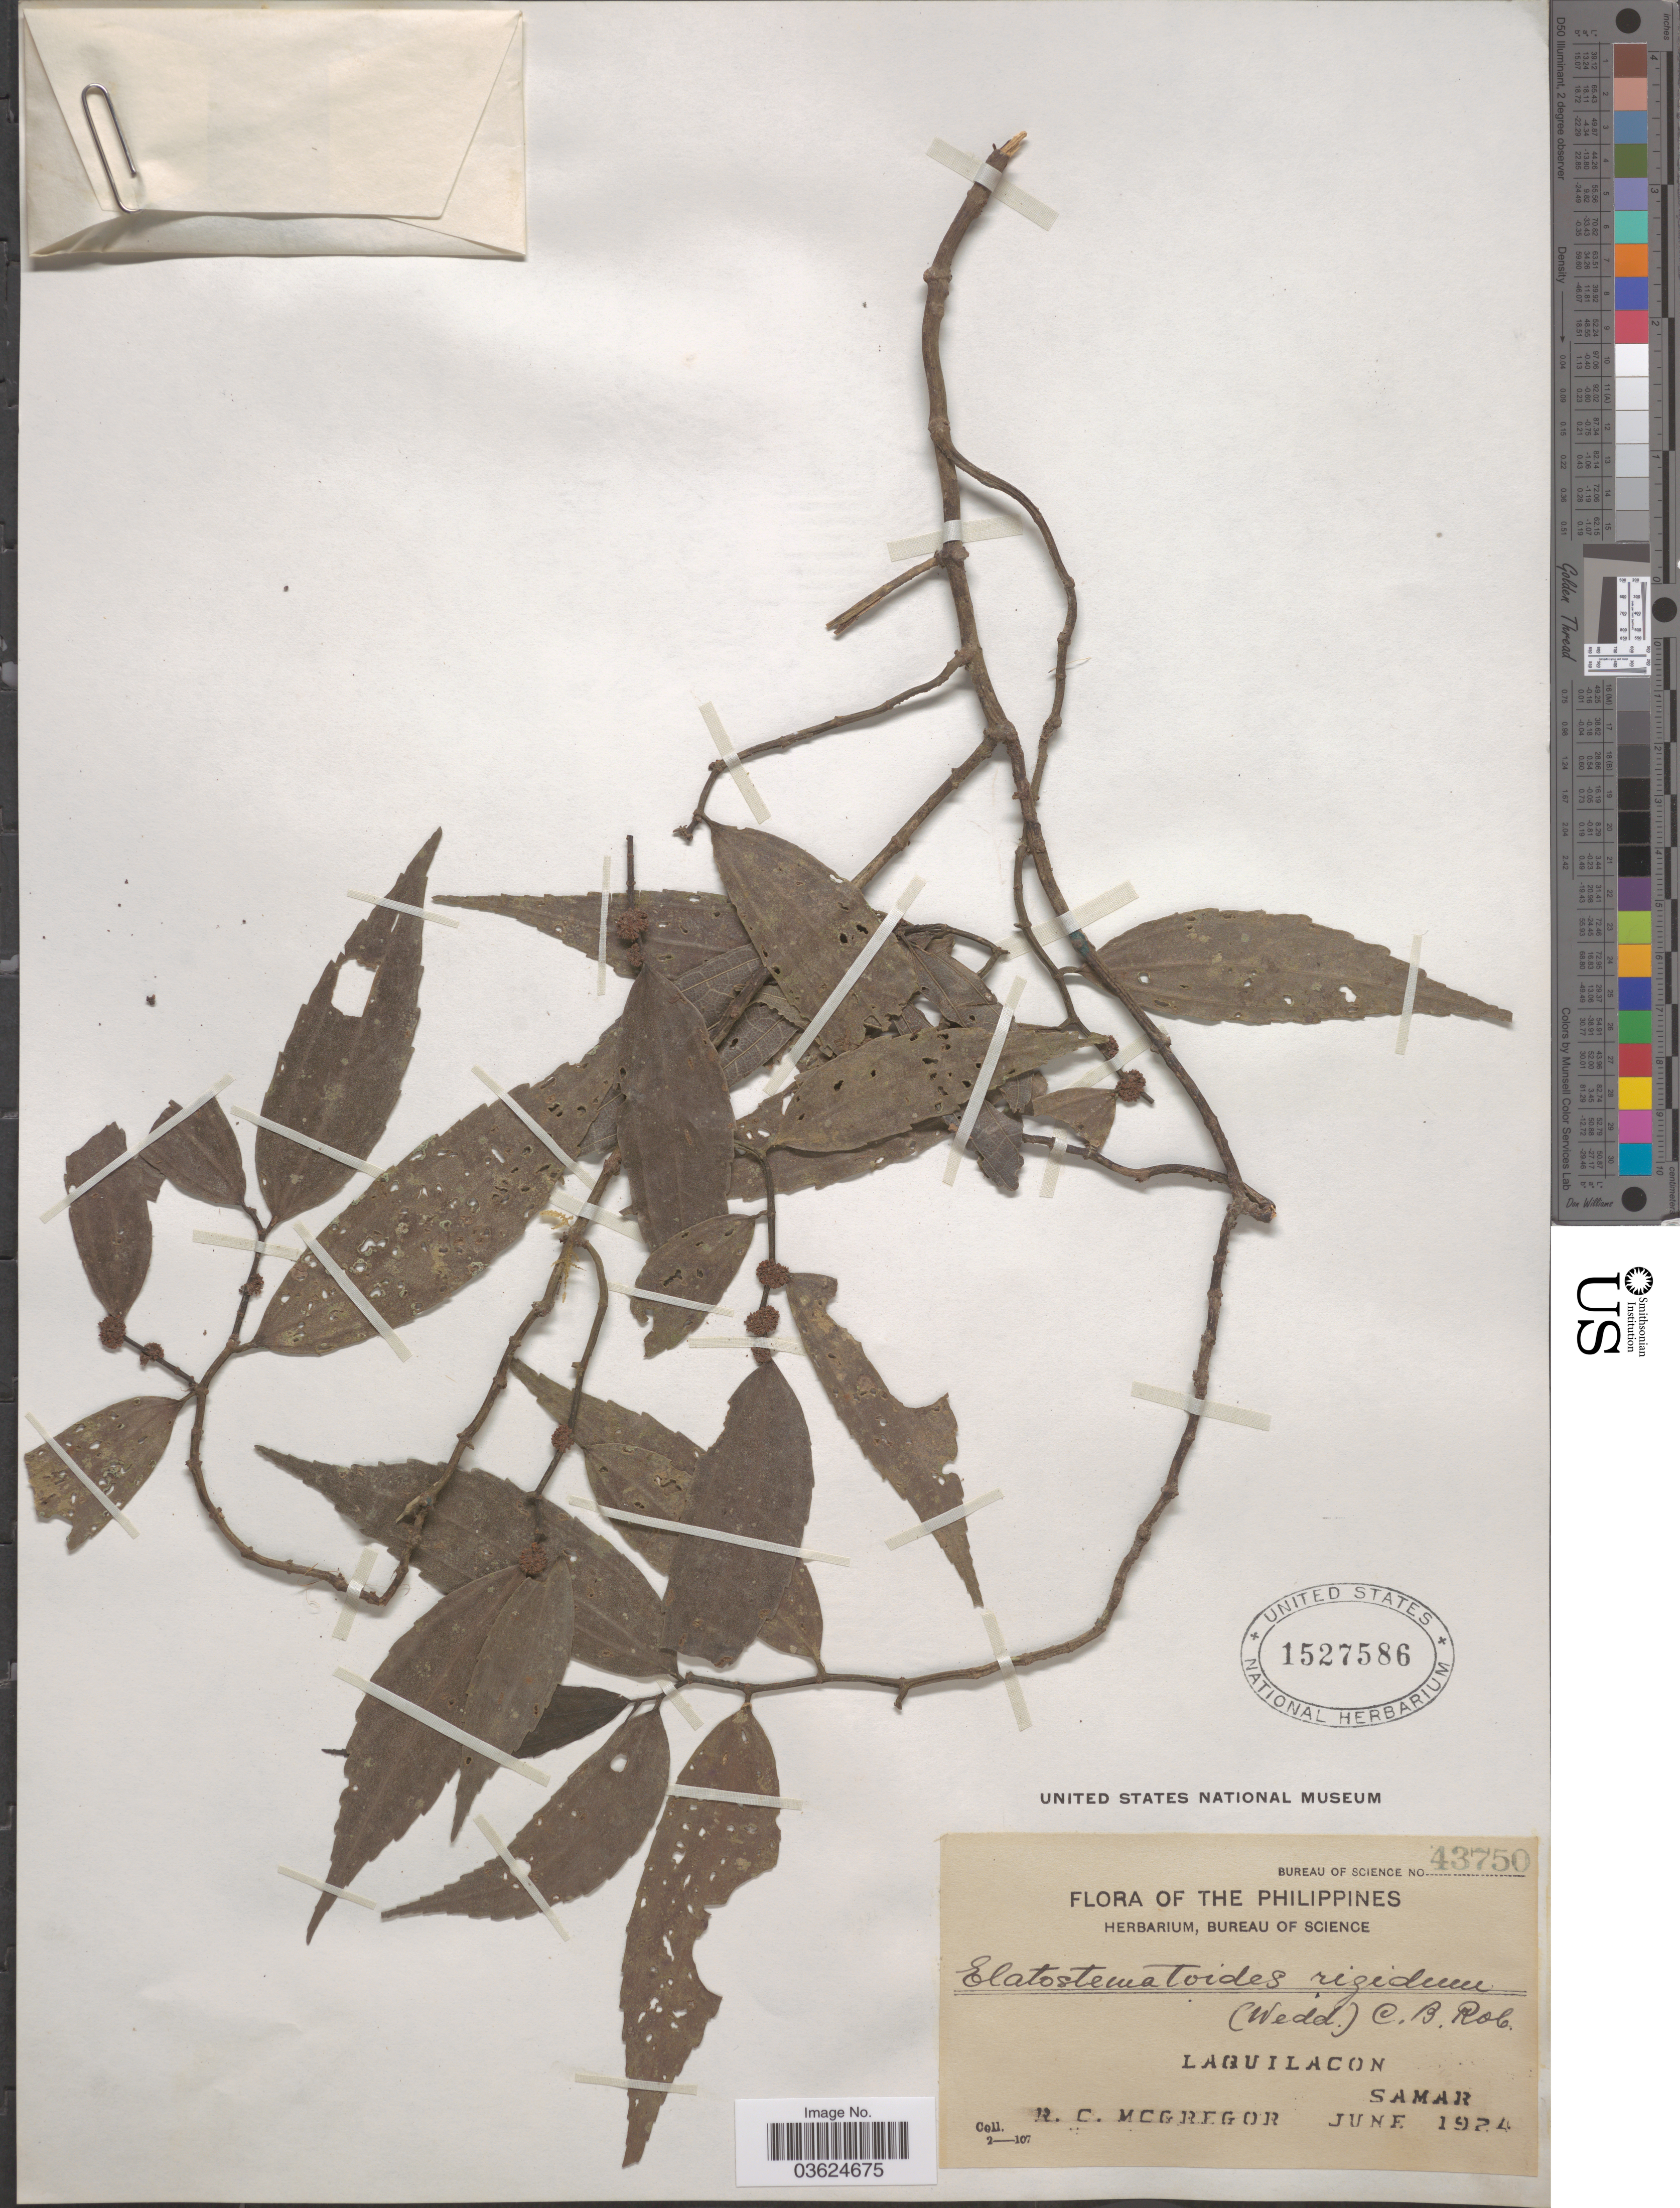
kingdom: Plantae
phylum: Tracheophyta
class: Magnoliopsida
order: Rosales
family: Urticaceae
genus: Elatostematoides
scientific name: Elatostematoides rigidum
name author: (Wedd.) C.B. Rob.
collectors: R. C. McGregor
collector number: Bureau of Science 43750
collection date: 1924-06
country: Philippines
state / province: Eastern Visayas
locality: Laquilacon. Samar.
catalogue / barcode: US 1527586